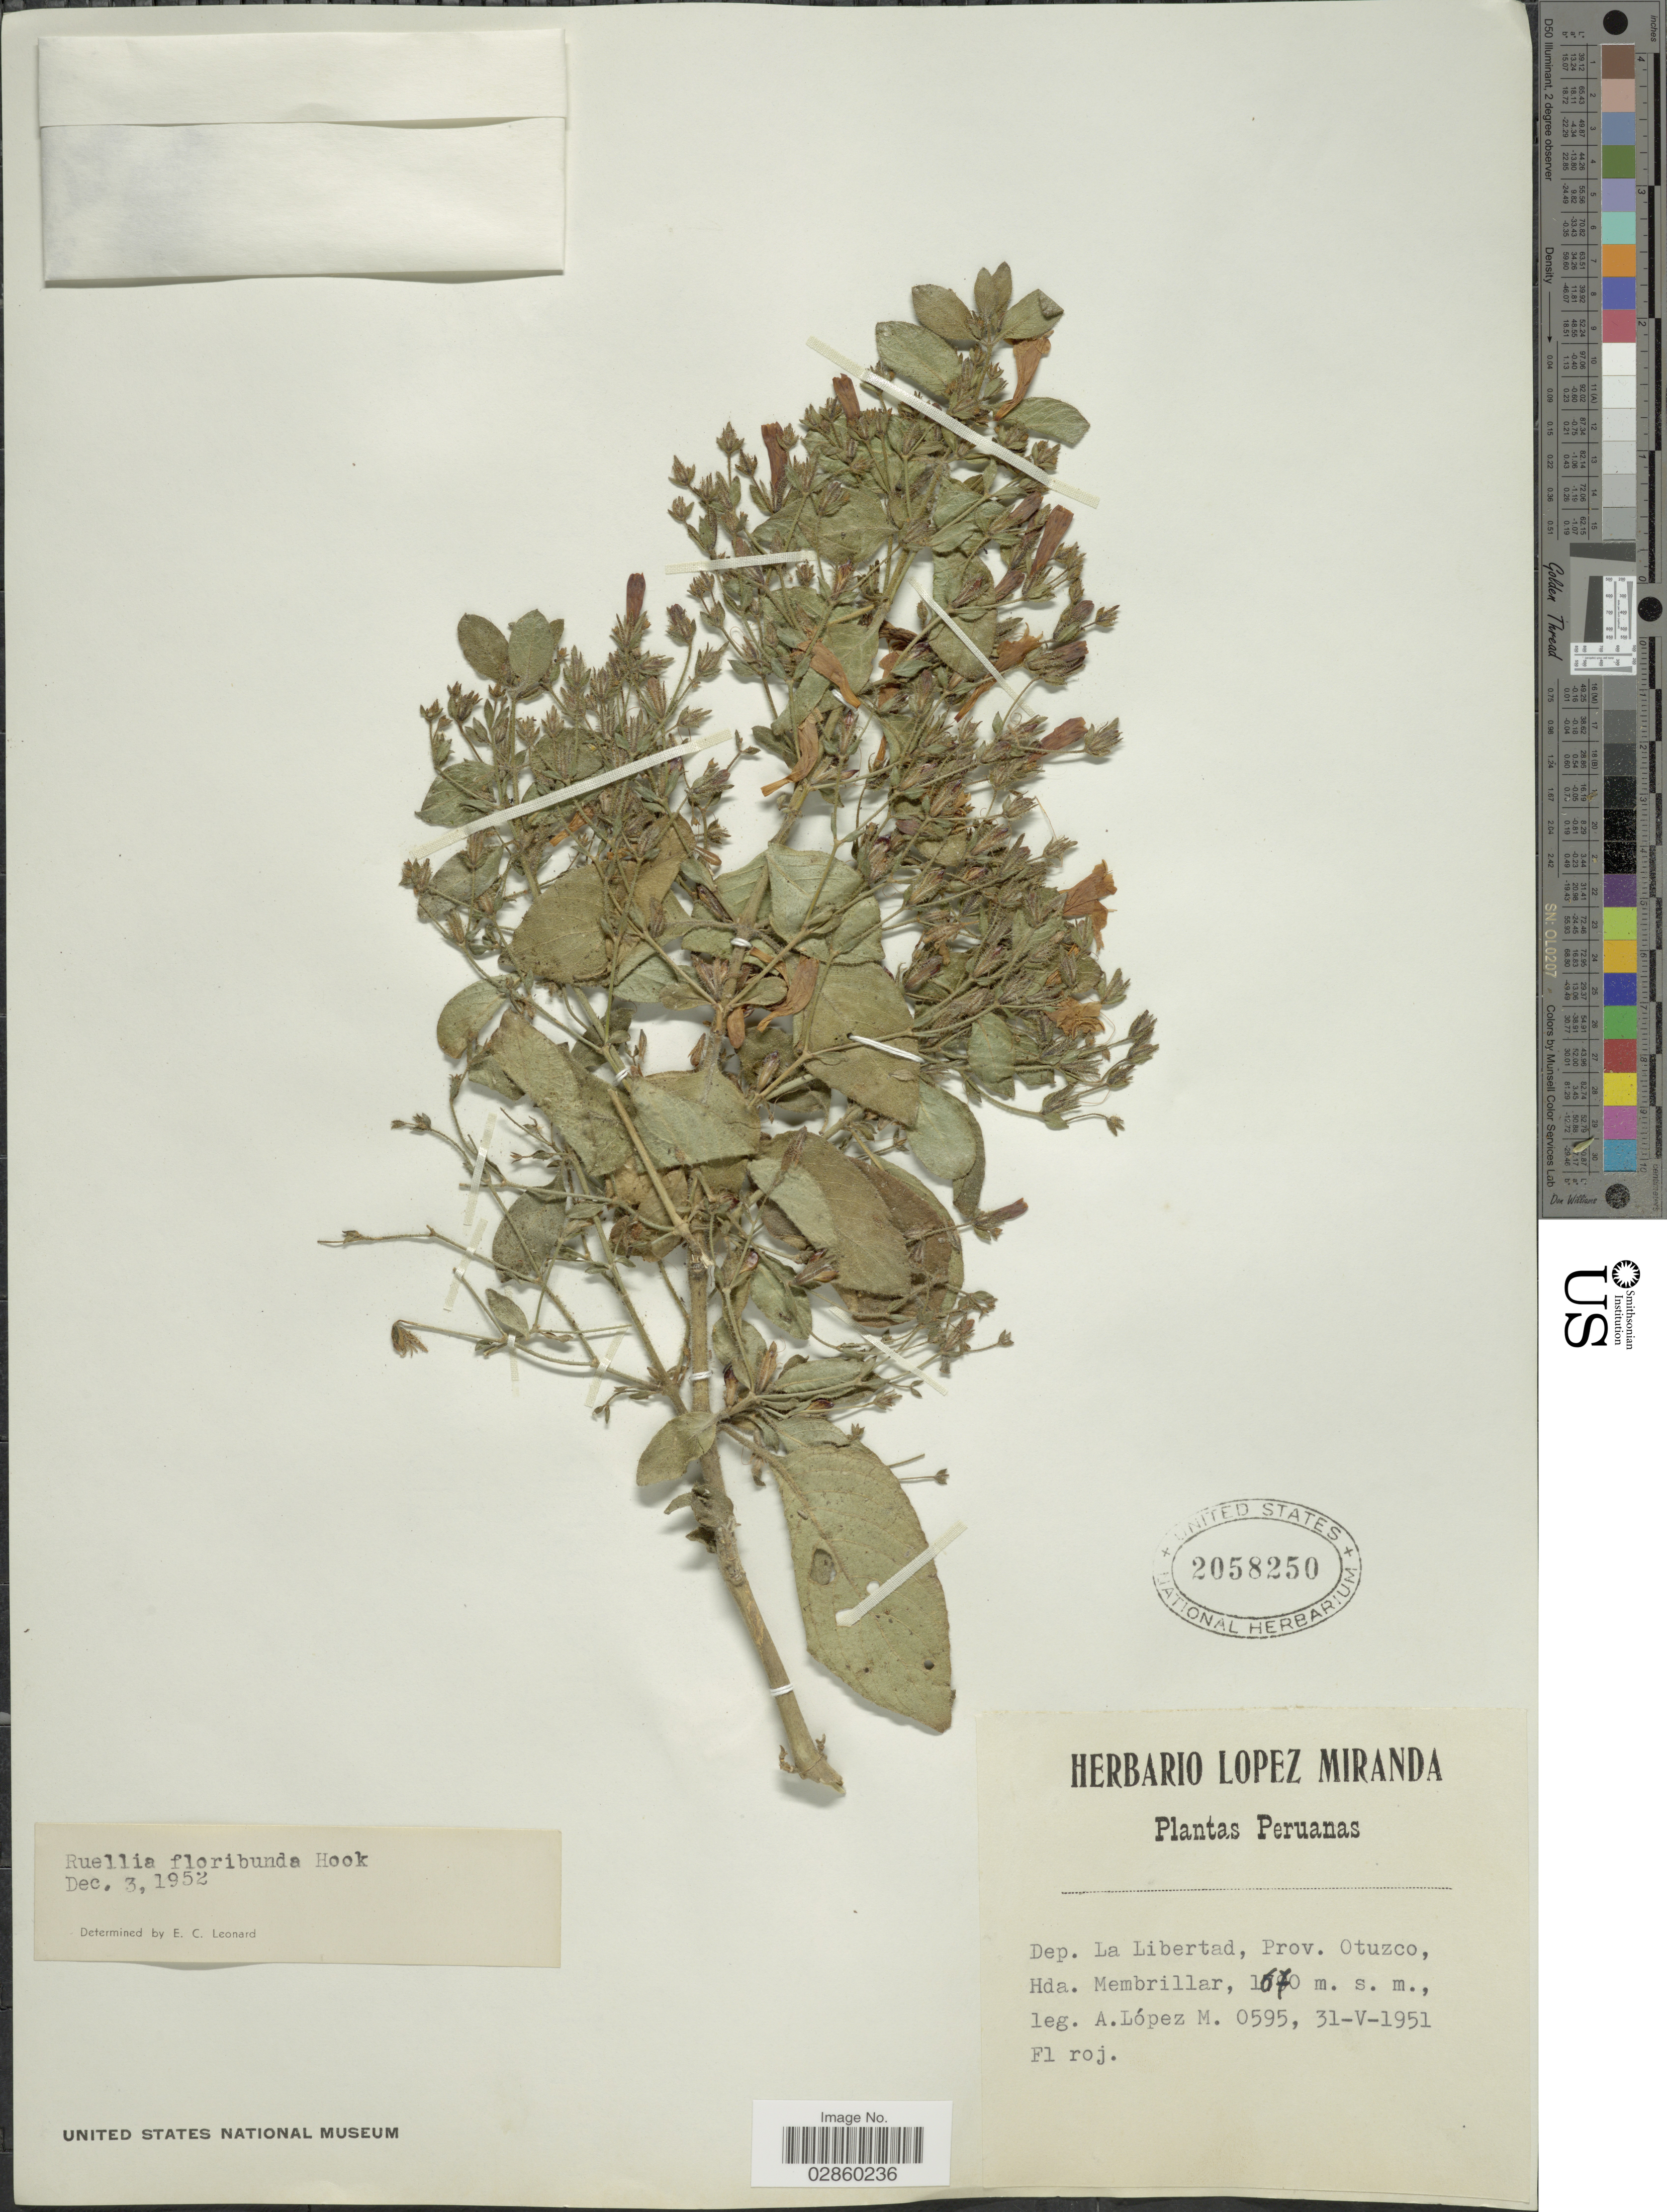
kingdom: Plantae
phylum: Tracheophyta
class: Magnoliopsida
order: Lamiales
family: Acanthaceae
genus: Ruellia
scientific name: Ruellia floribunda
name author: Hook.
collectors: A. López M.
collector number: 0595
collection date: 1951-05-31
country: Peru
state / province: La Libertad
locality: Dep. La Libertad, Prov. Otuzco, Hda. Membrillar.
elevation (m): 1670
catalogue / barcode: US 2058250